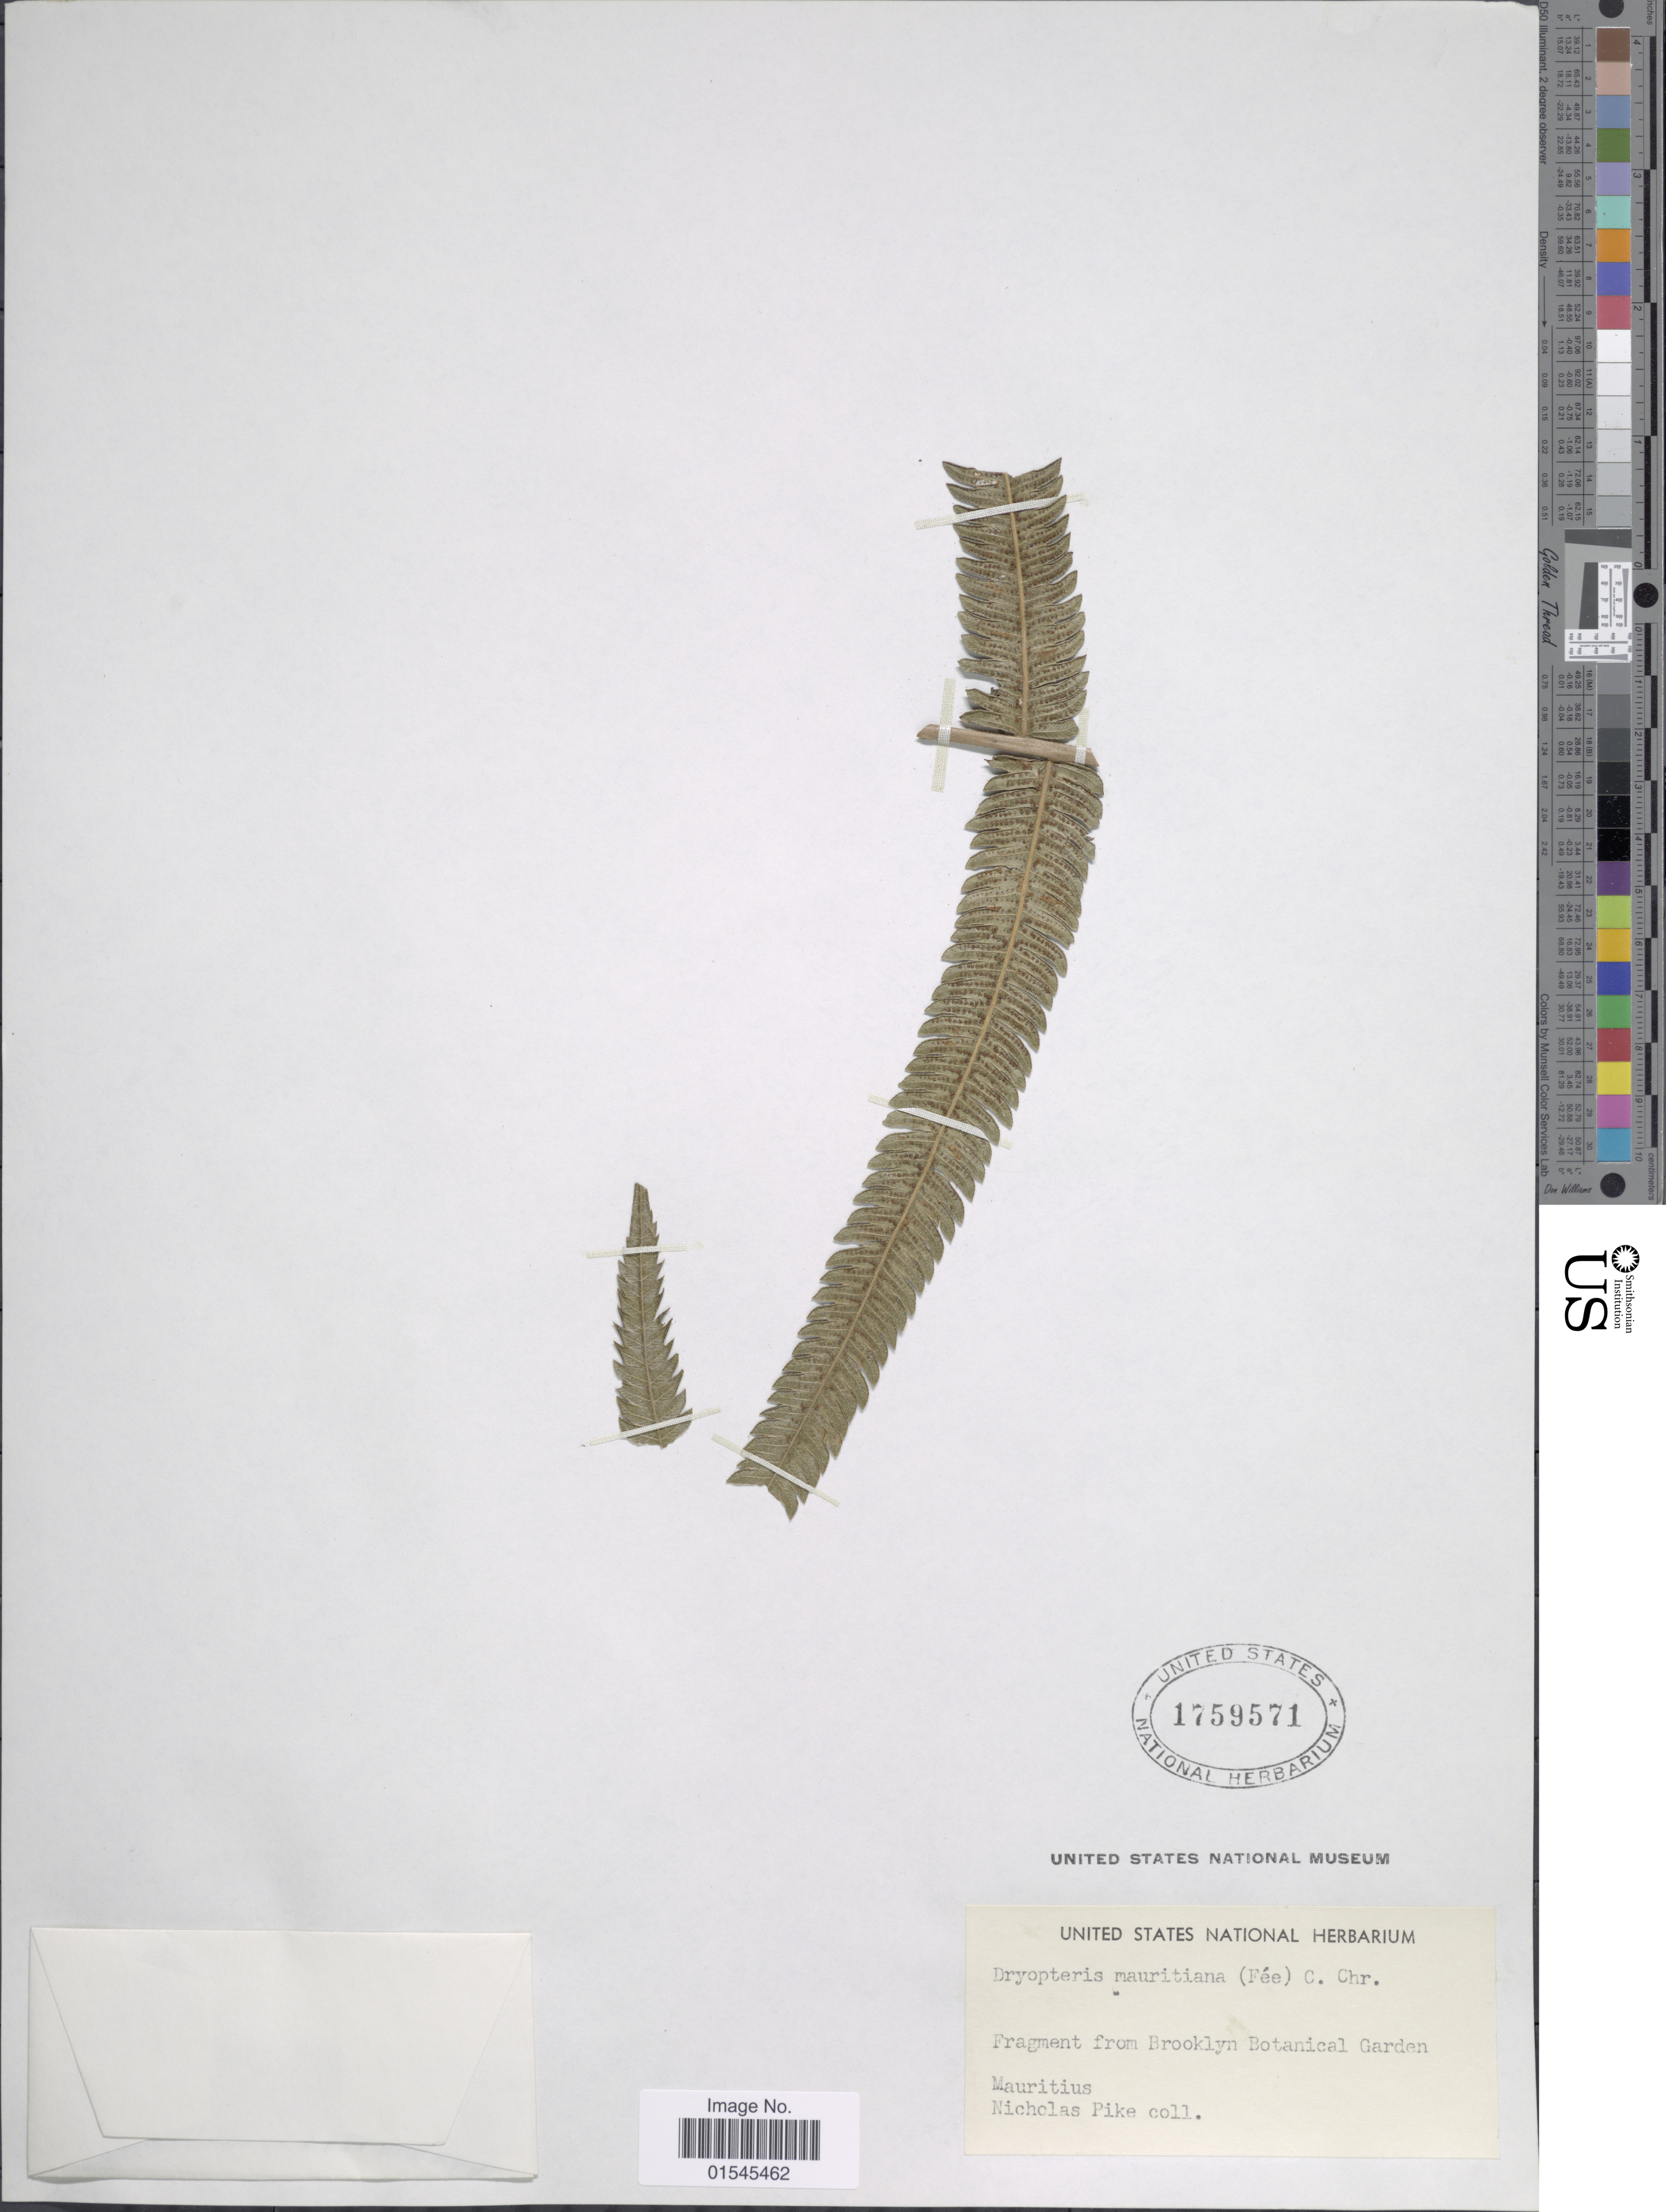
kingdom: Plantae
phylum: Tracheophyta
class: Polypodiopsida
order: Polypodiales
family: Thelypteridaceae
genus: Sphaerostephanos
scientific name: Sphaerostephanos elatus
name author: (Bojer) Holttum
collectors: N. Pike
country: Mauritius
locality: Mauritius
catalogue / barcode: US 1759571